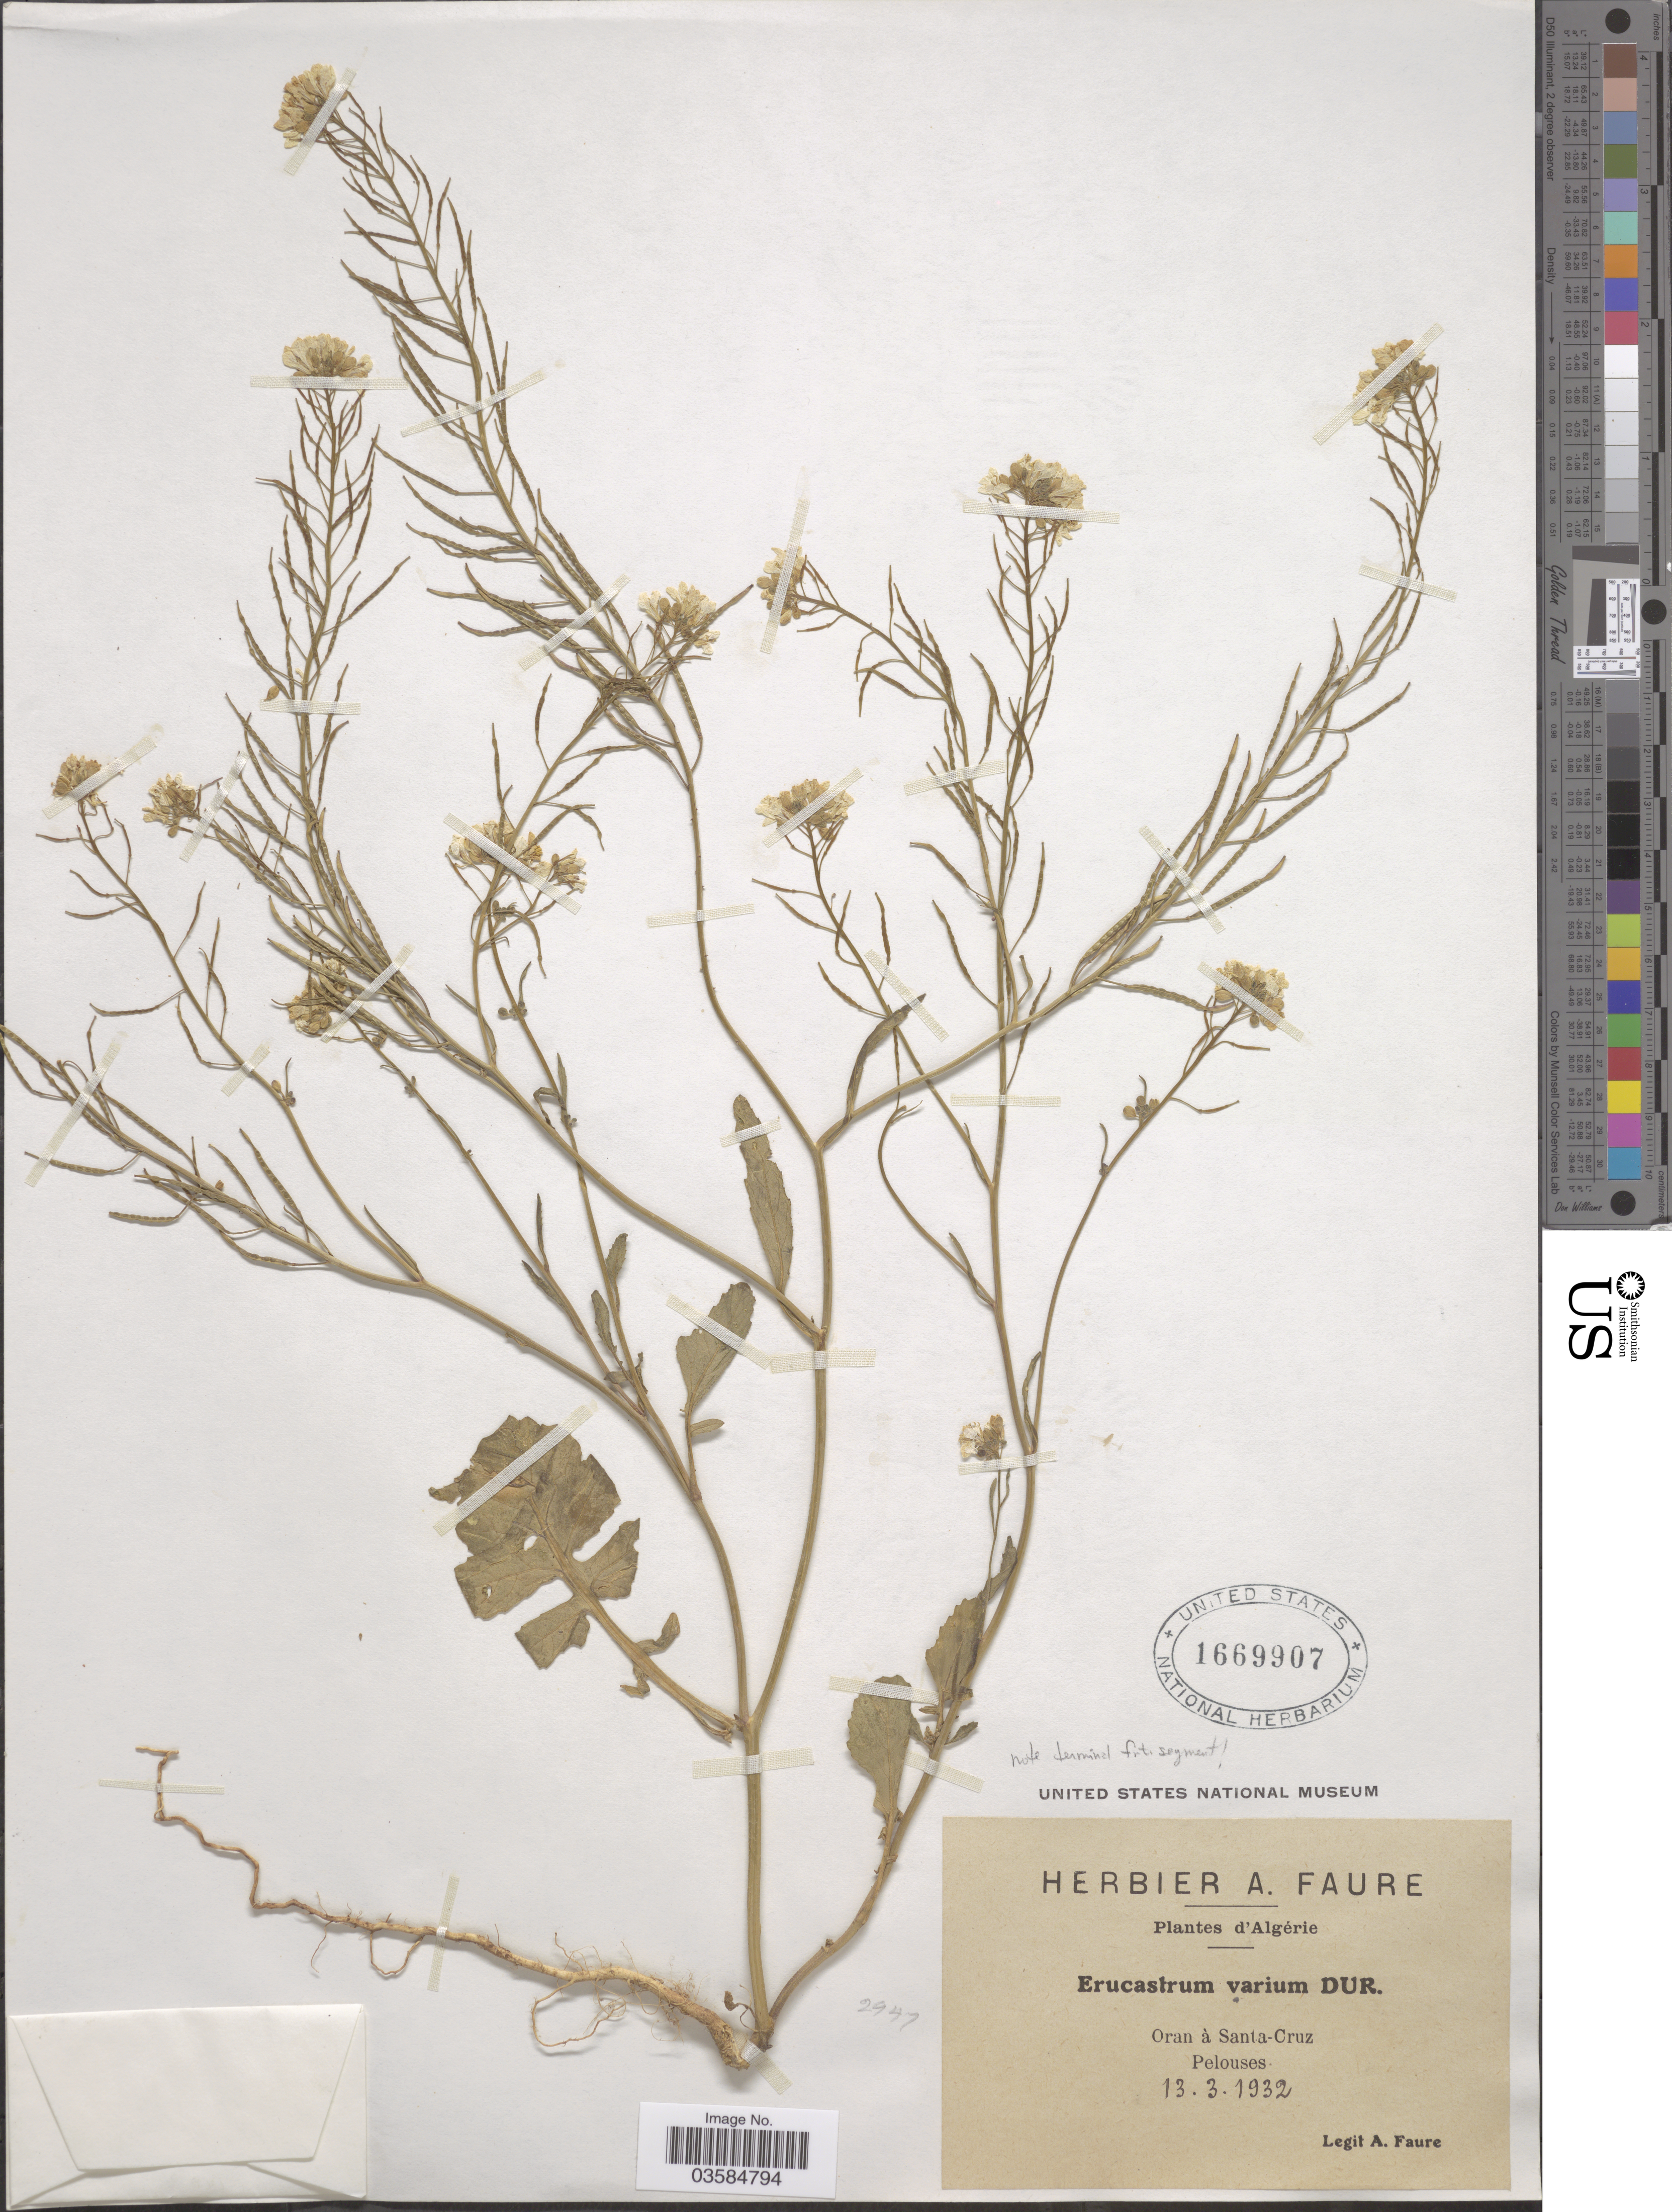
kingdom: Plantae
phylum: Tracheophyta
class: Magnoliopsida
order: Brassicales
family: Brassicaceae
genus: Erucastrum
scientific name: Erucastrum varium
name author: (Durieu) Durand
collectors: A. Faure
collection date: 1932-03-13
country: Algeria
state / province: Oran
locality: Oran à Santa-Cruz. Pelouses.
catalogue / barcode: US 1669907